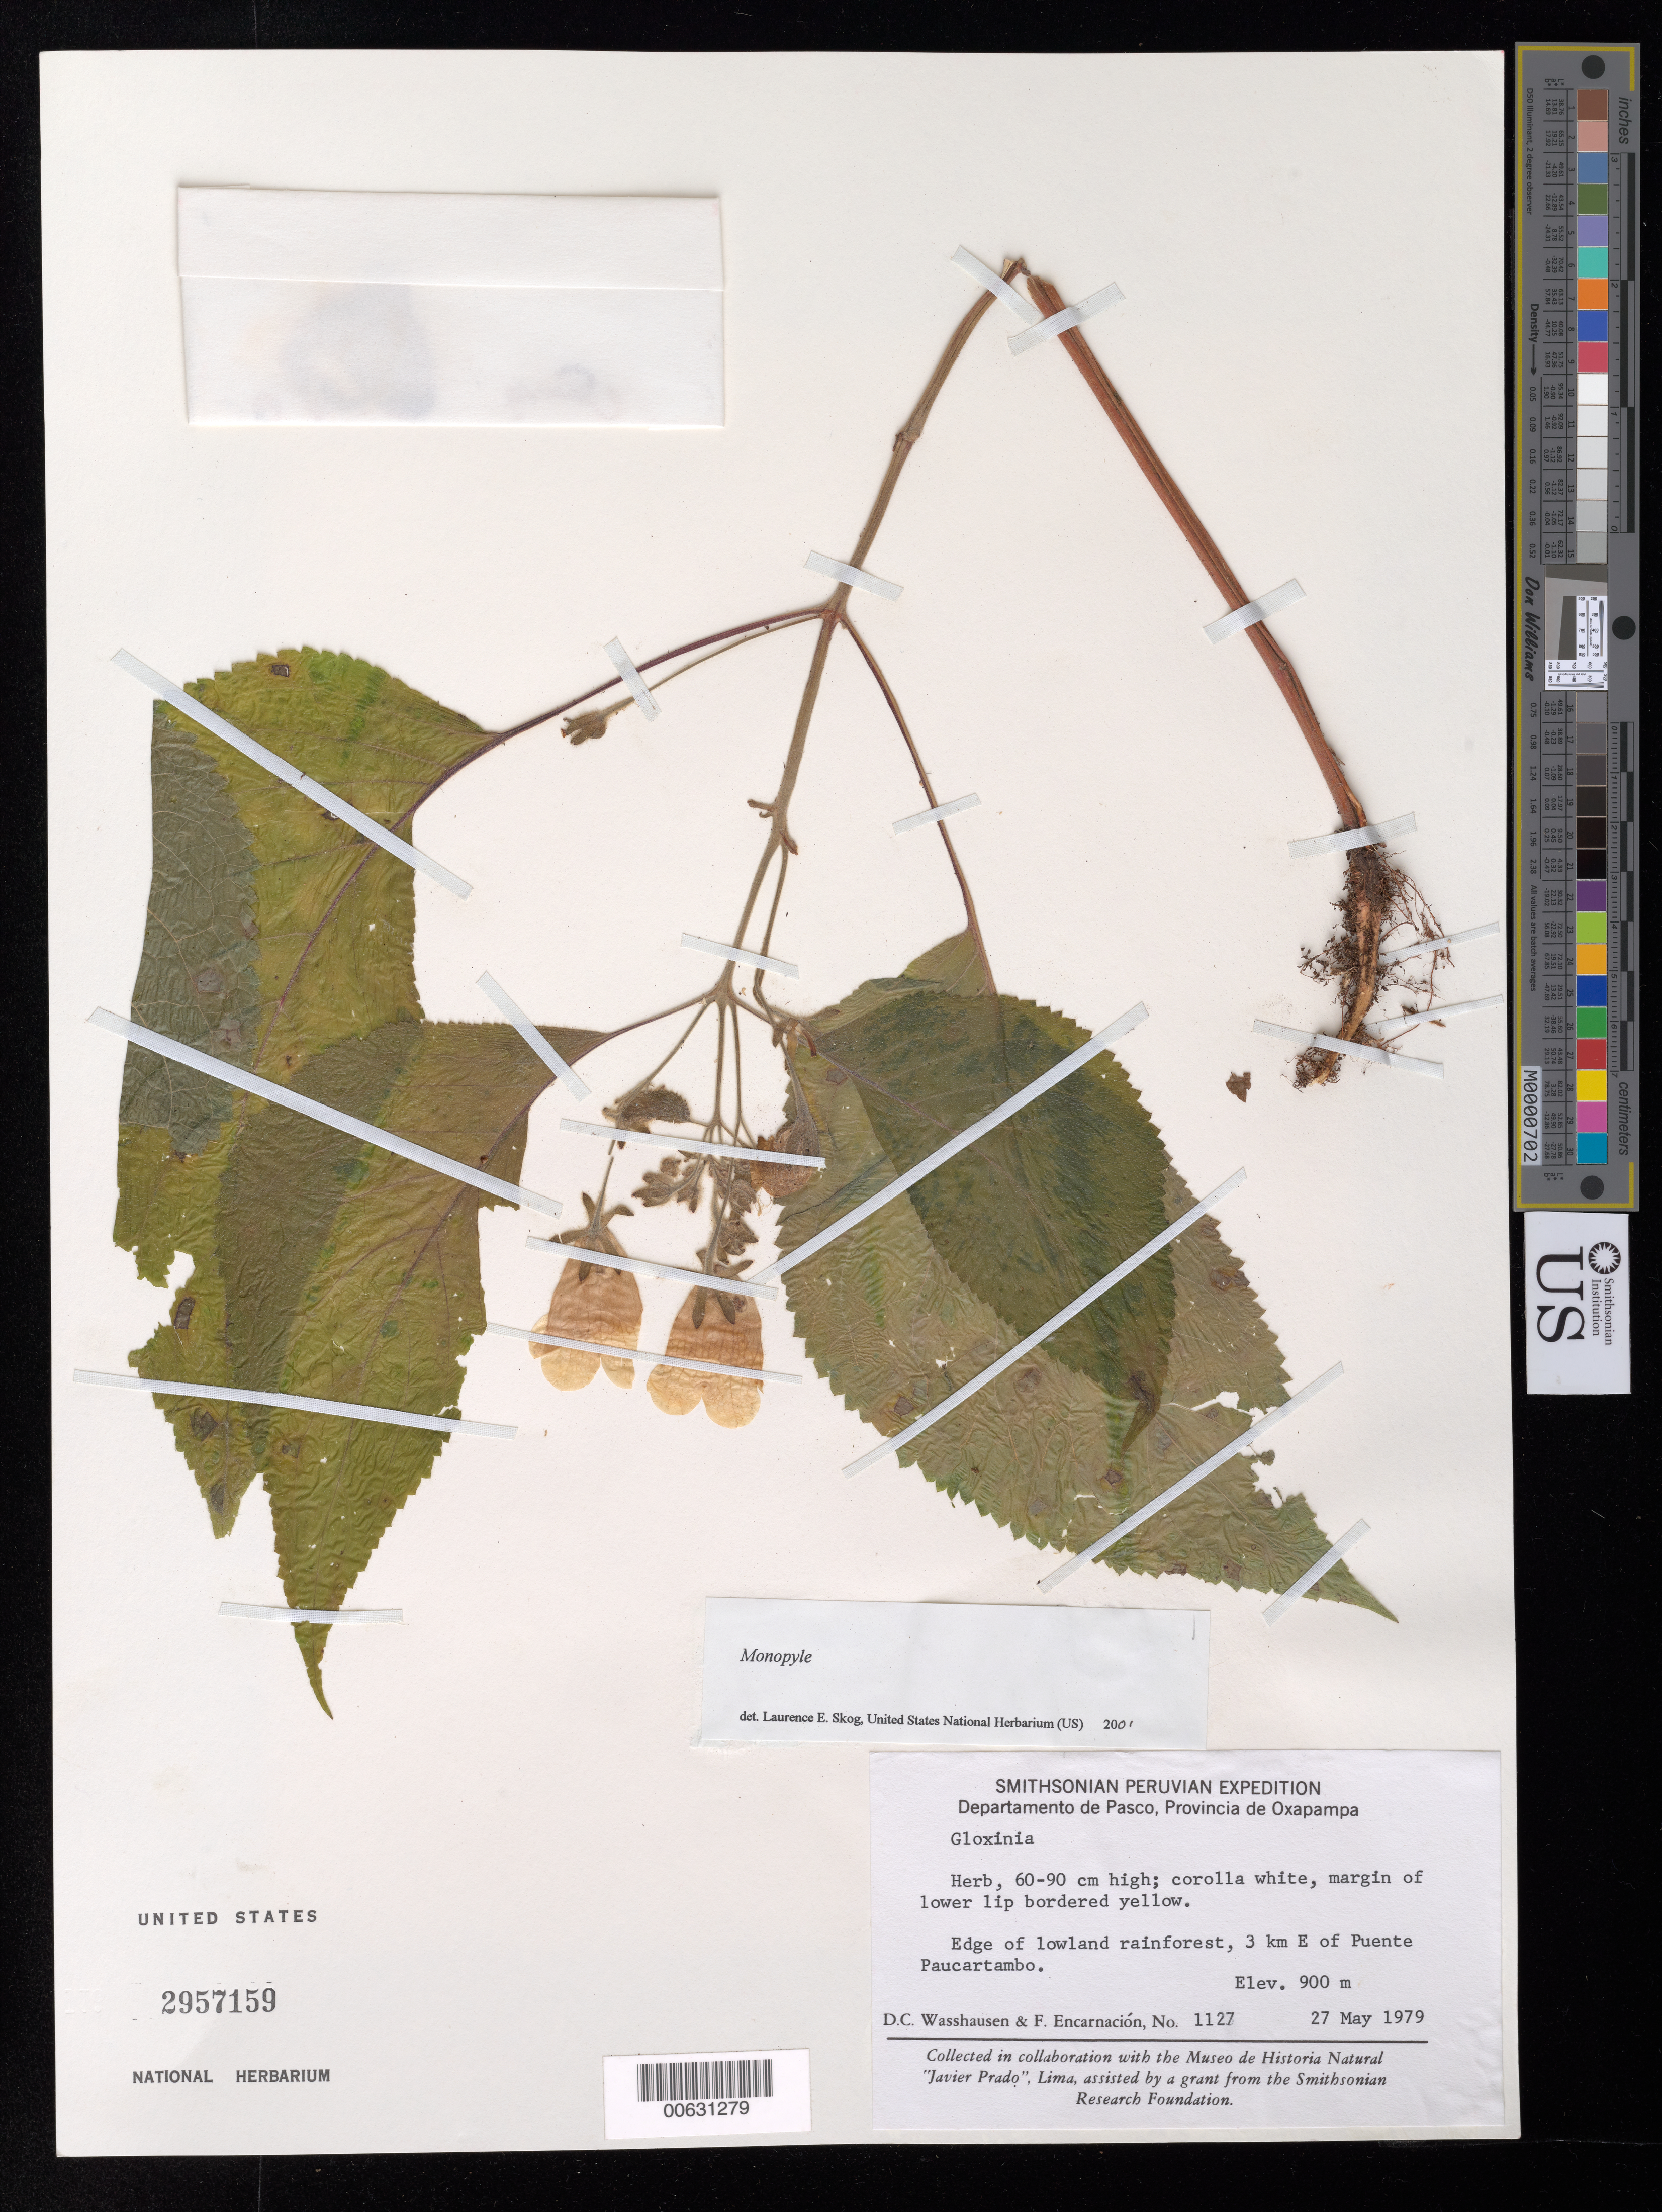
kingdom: Plantae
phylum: Tracheophyta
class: Magnoliopsida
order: Lamiales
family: Gesneriaceae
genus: Monopyle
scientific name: Monopyle reflexa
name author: (Rusby) Roalson & Boggan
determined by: Skog, Laurence E.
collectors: D. C. Wasshausen & F. Encarnación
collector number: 1127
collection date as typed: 27 May 1979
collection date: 1979-05-27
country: Peru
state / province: Pasco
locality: Prov. Oxapampa, 3 km E of Puente Paucartambo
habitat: Edge of lowland rainforest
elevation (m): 900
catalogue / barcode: US 2957159